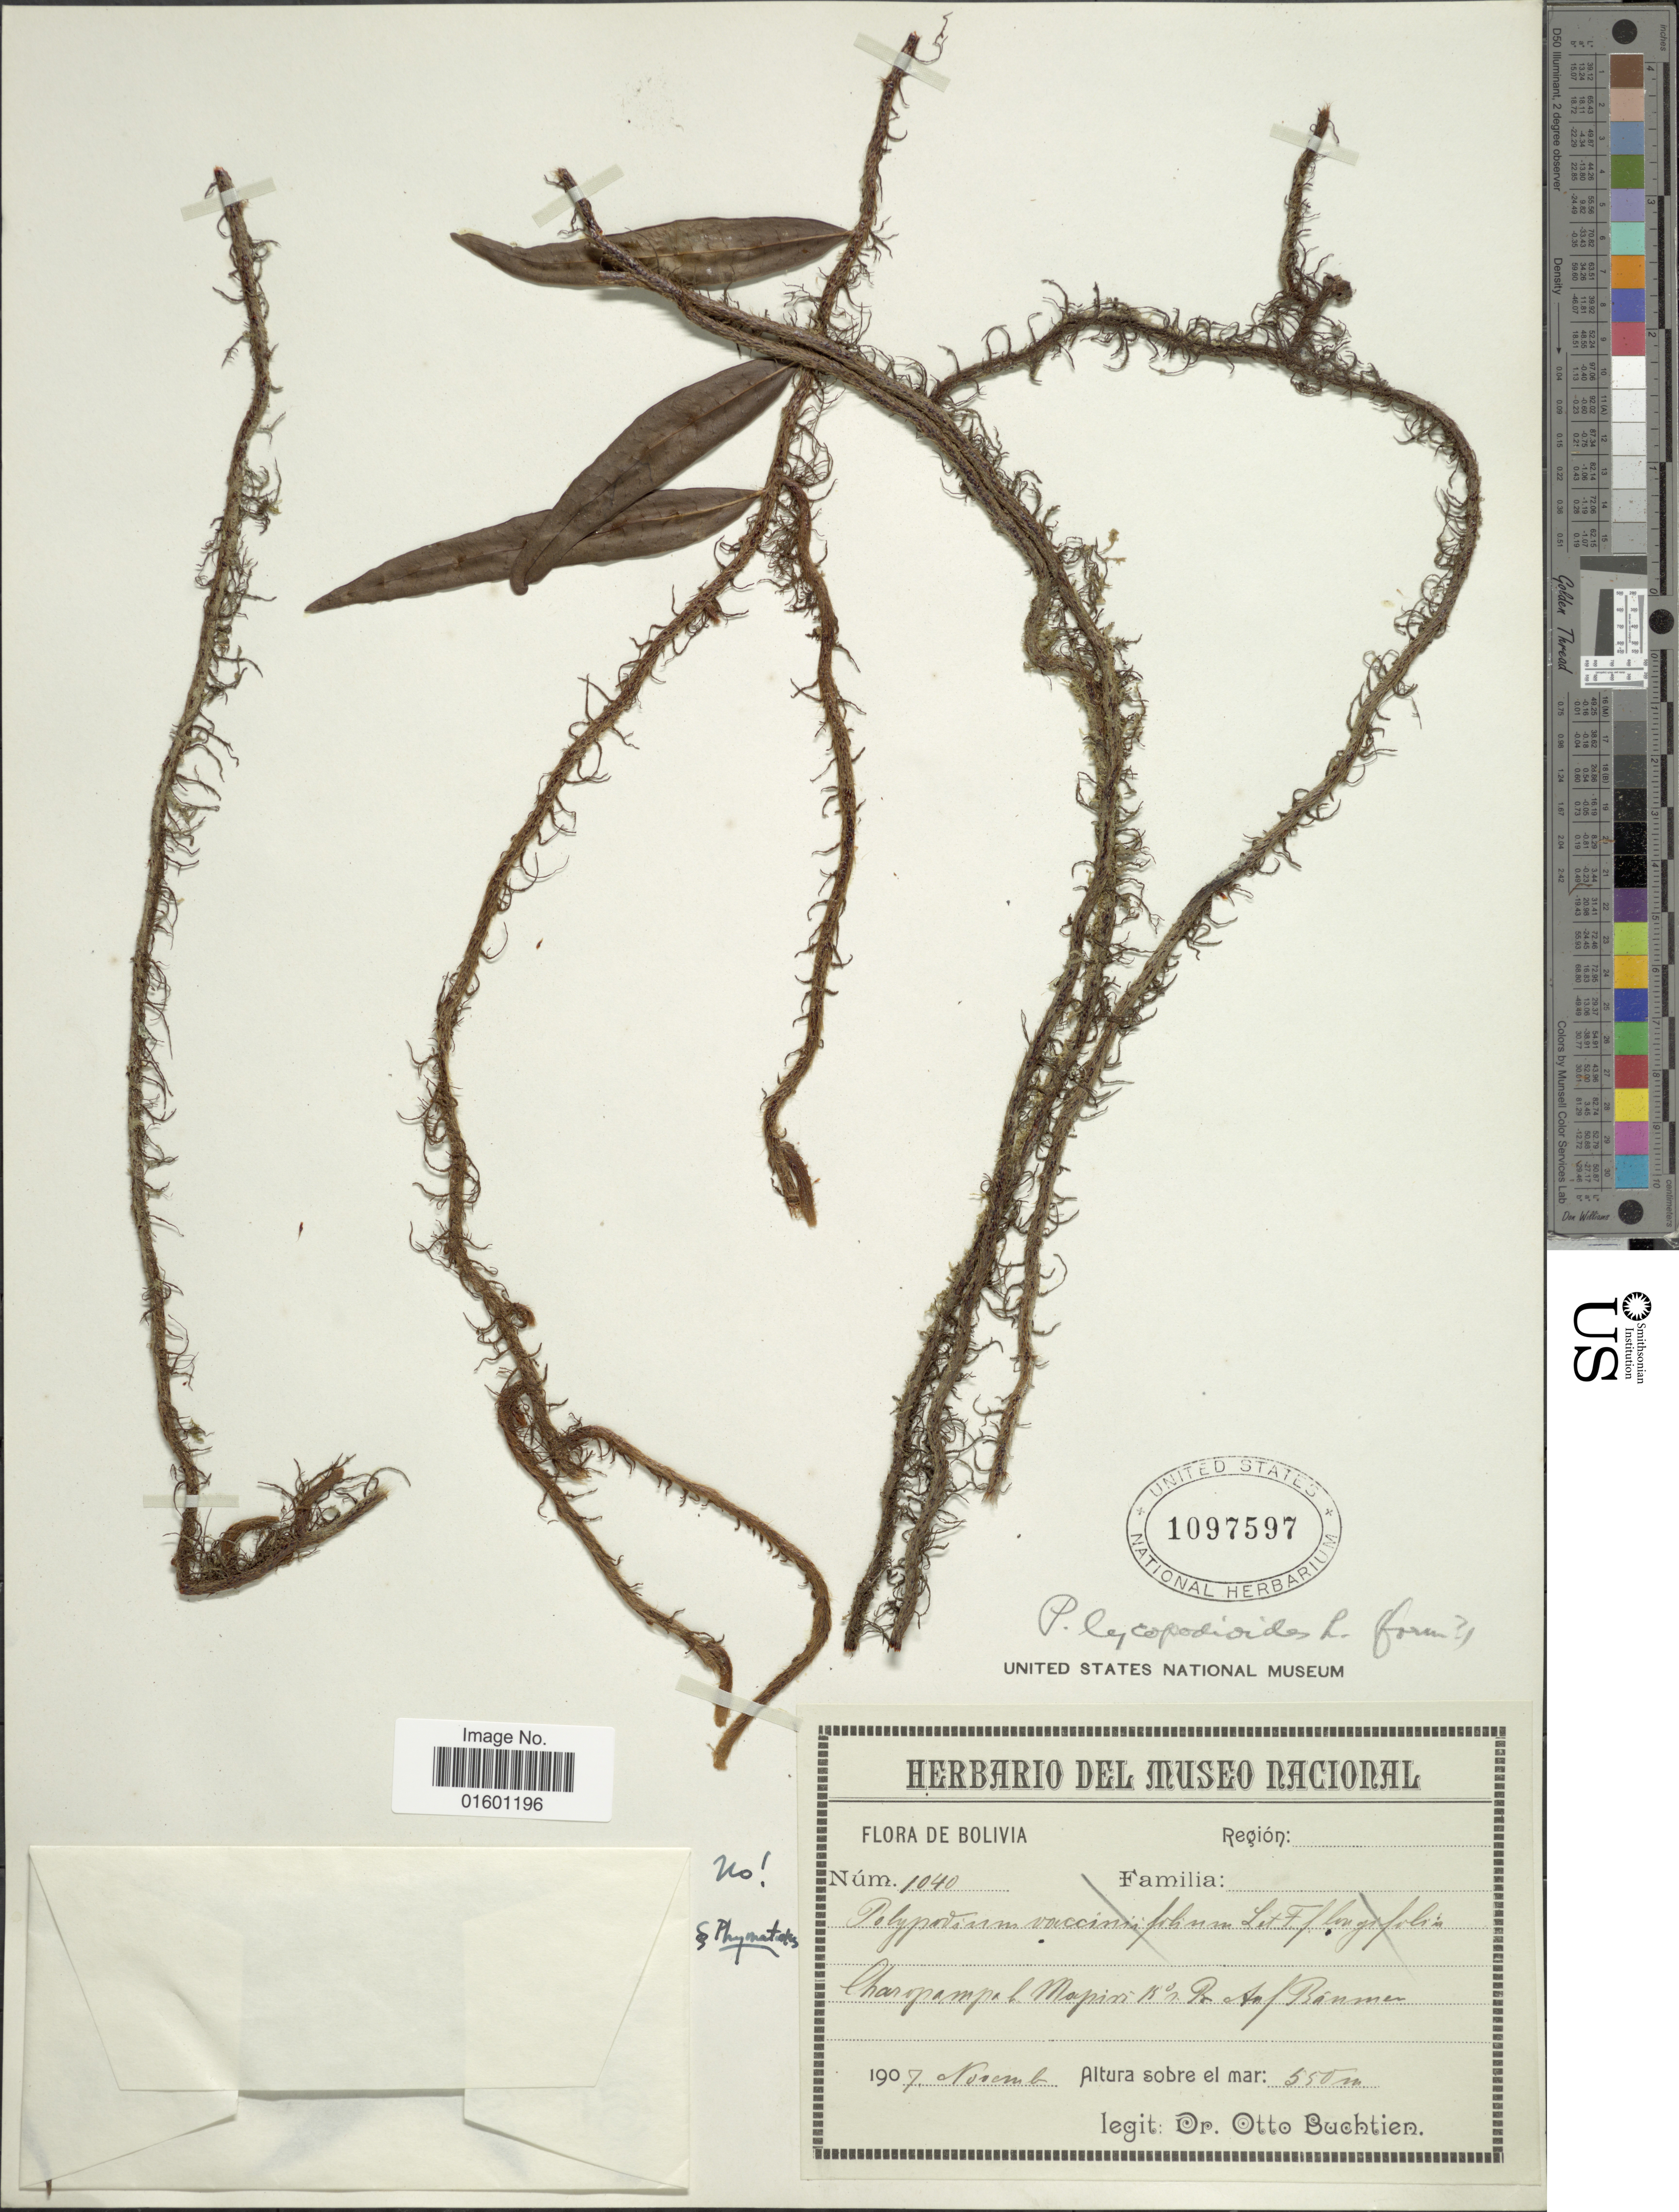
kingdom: Plantae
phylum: Tracheophyta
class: Polypodiopsida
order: Polypodiales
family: Polypodiaceae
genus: Microgramma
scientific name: Microgramma lycopodioides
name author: (L.) Copel.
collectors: O. Buchtien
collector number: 1040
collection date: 1907-11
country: Bolivia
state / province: La Paz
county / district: Mapiri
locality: Charopampa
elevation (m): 550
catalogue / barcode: US 1097597